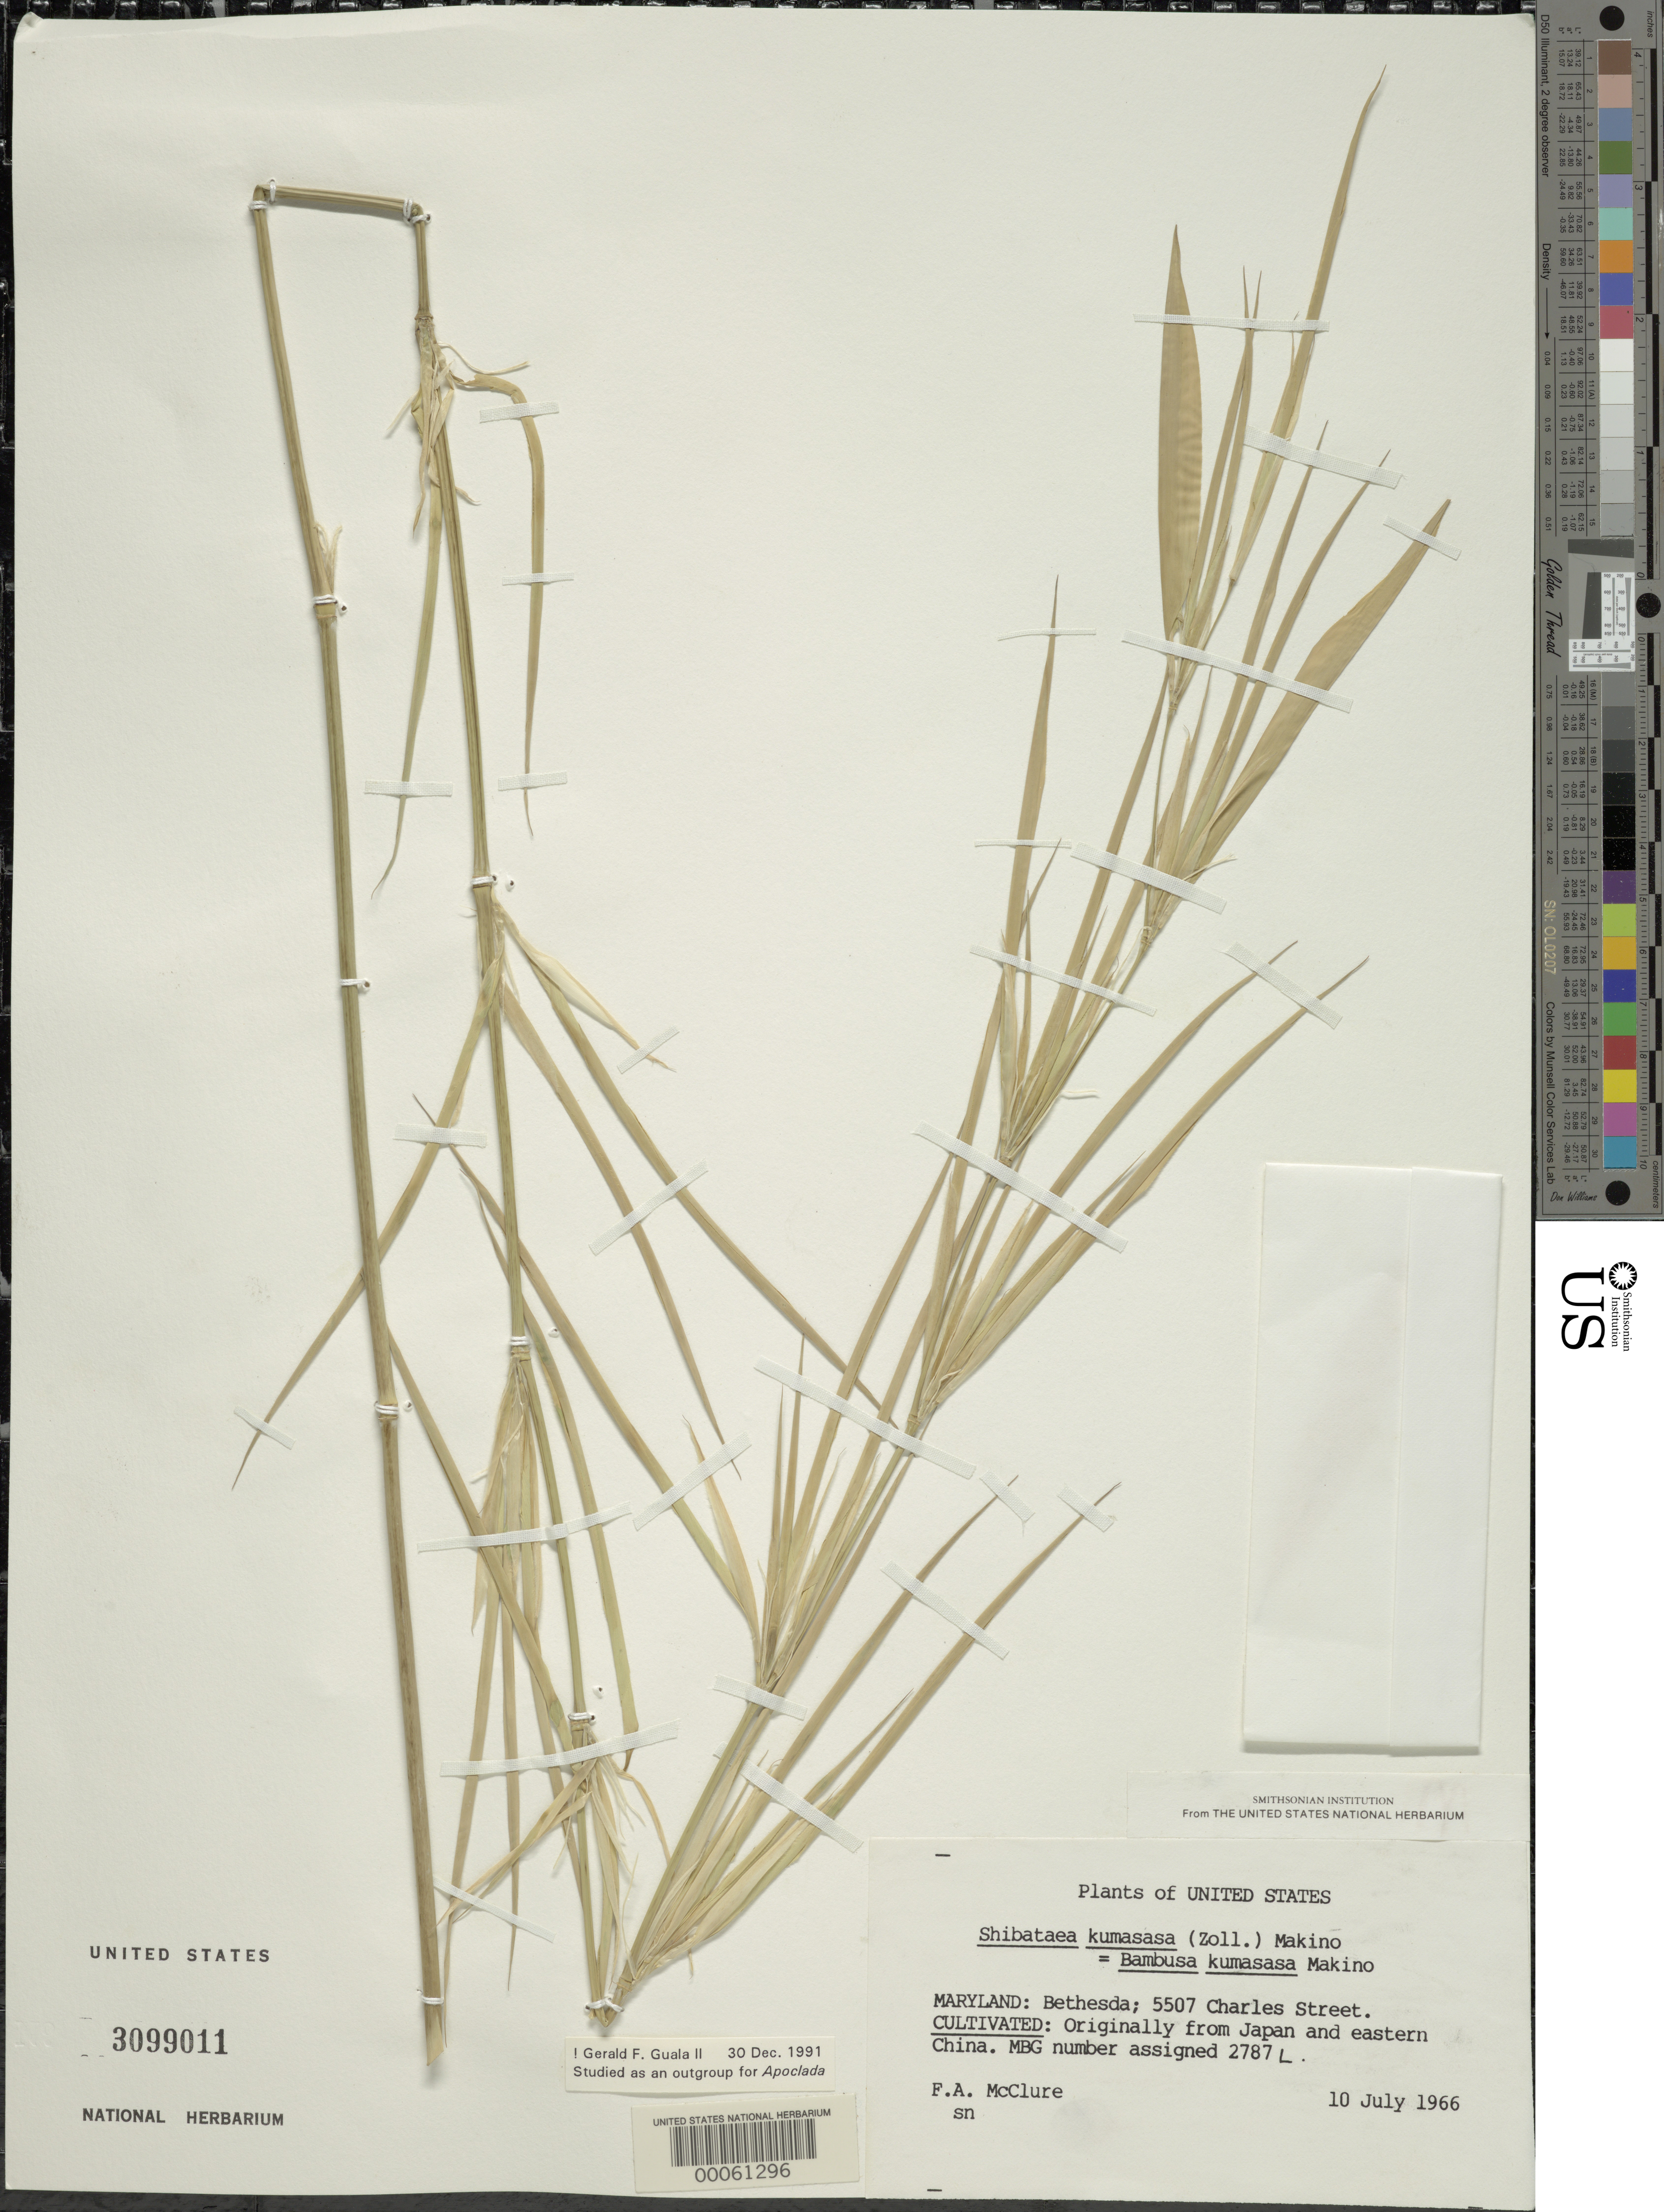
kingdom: Plantae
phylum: Tracheophyta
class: Liliopsida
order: Poales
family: Poaceae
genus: Shibataea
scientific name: Shibataea kumasasa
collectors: F. A. McClure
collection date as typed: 10 Jul 1966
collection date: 1966-07-10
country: United States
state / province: Maryland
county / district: Montgomery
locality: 5507 Charles Street, Bethesda (McClure's garden)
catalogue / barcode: US 3099011